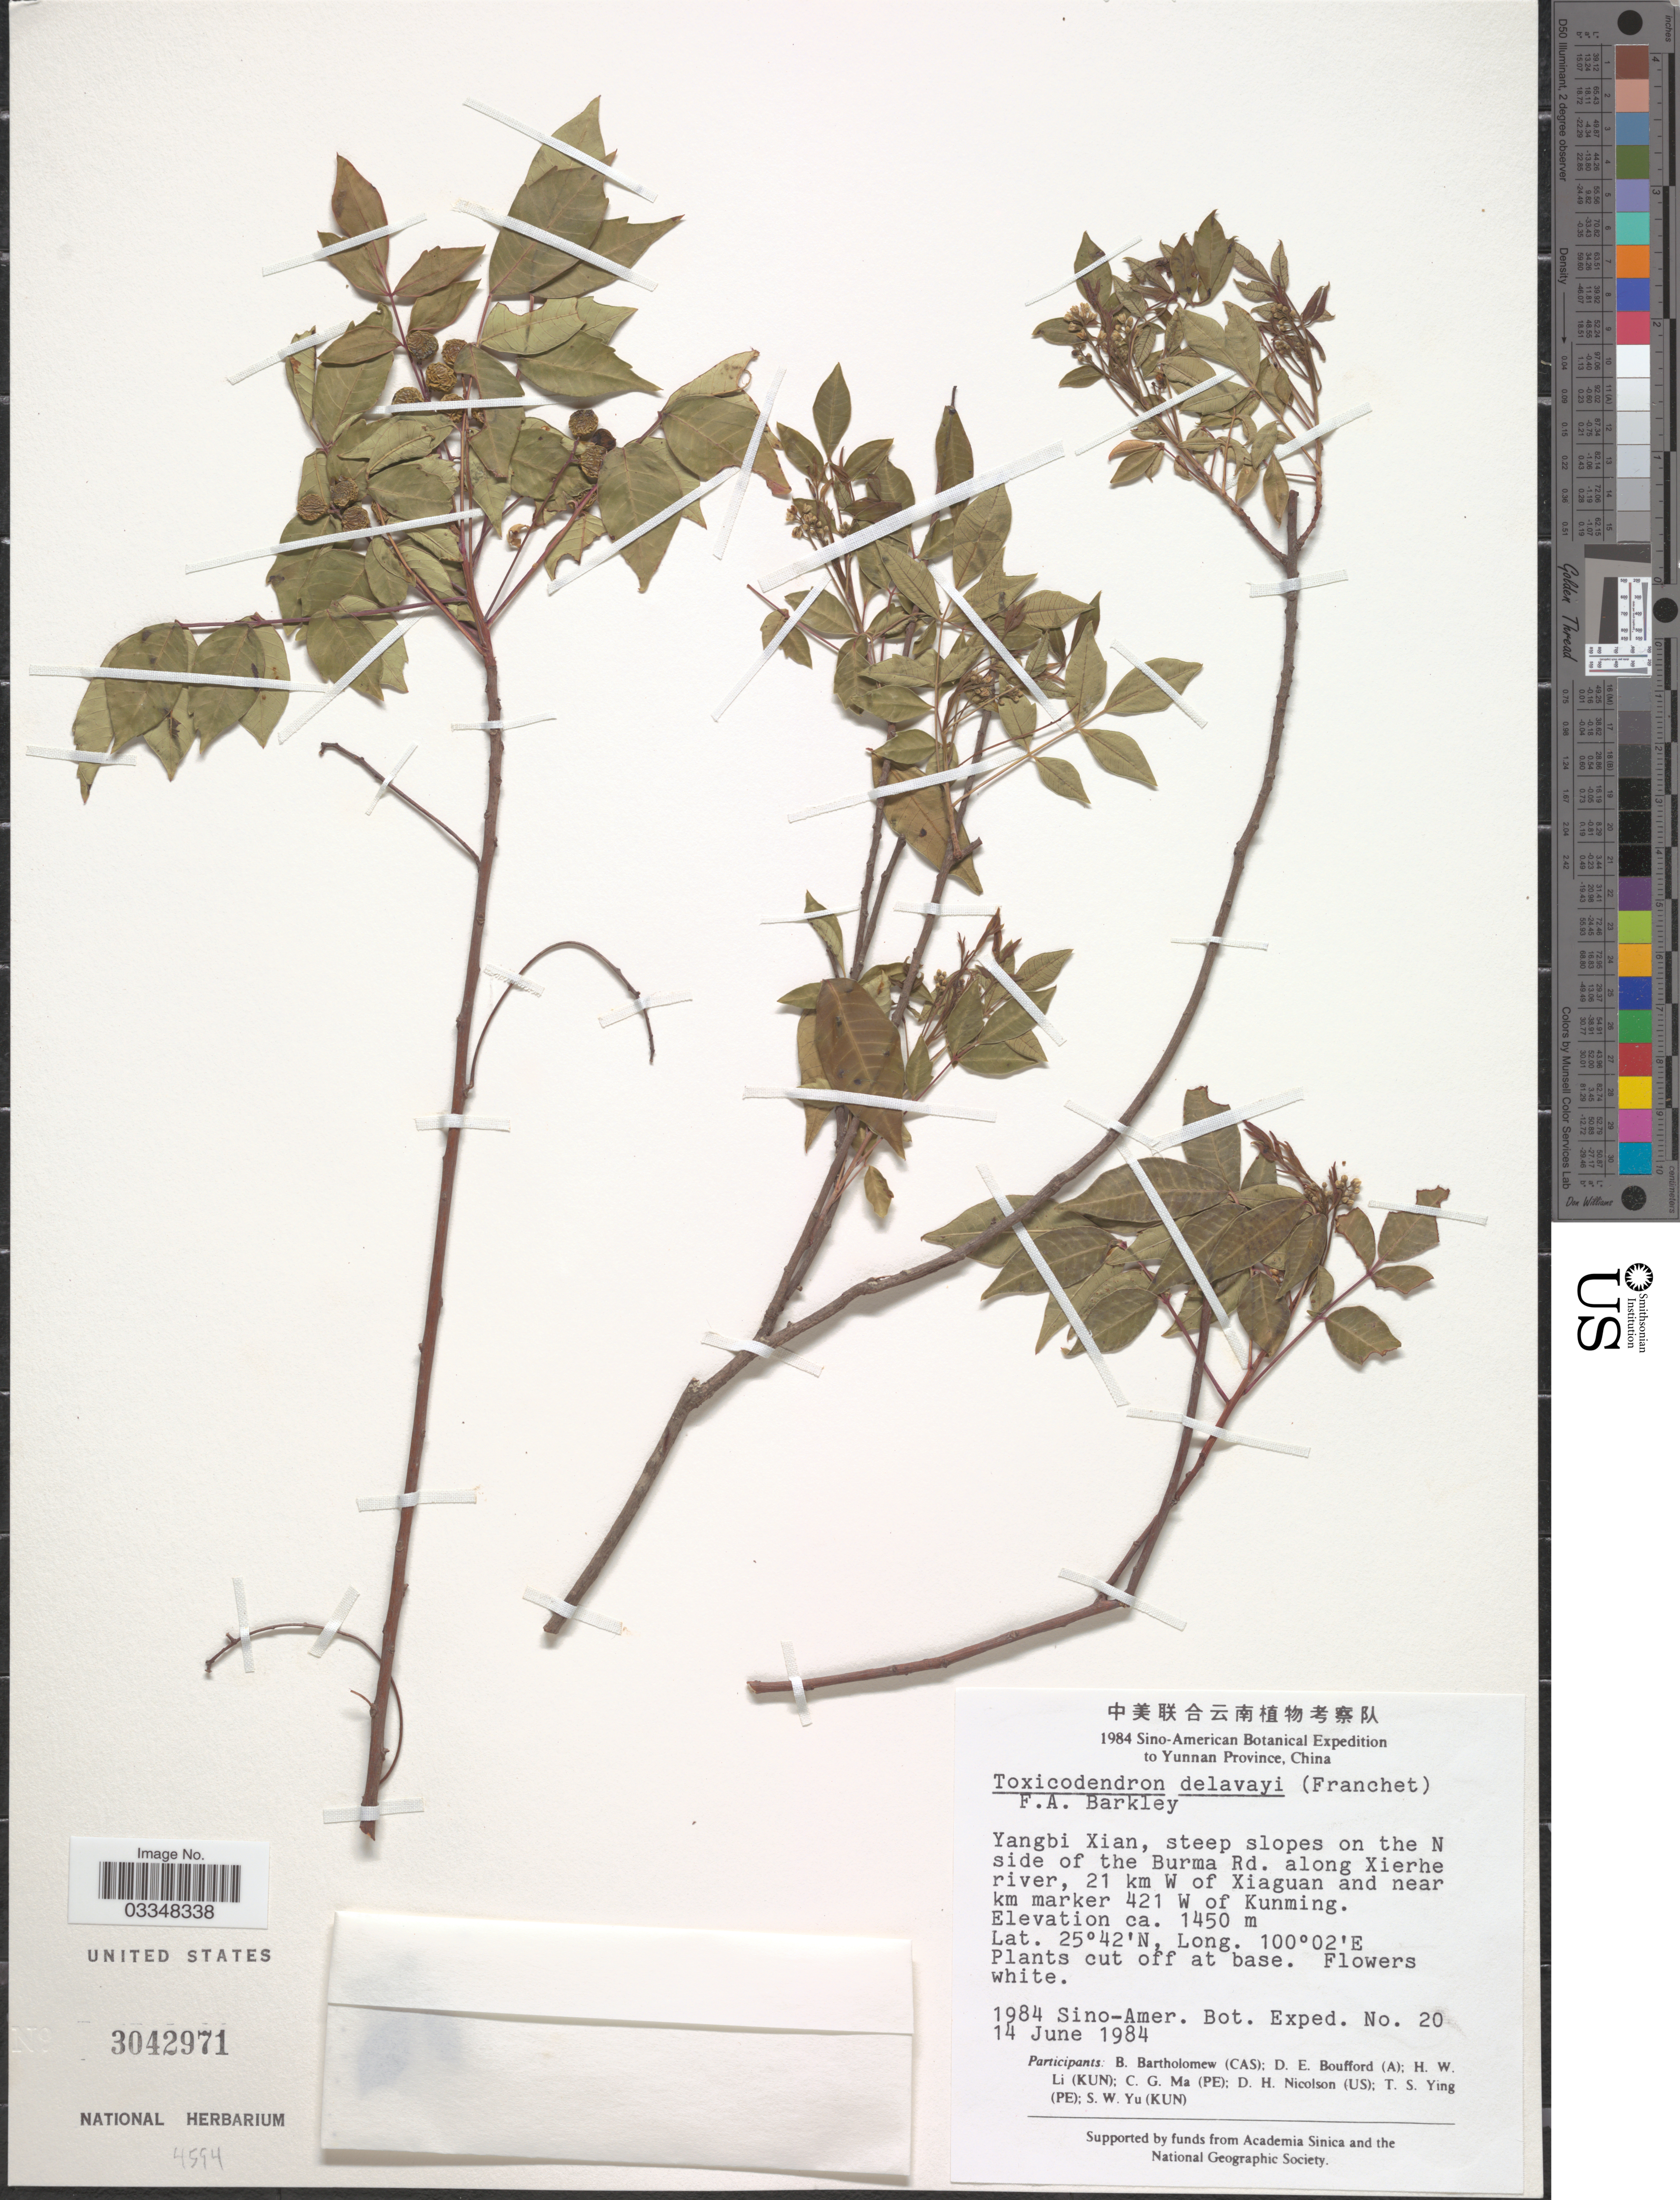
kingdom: Plantae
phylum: Tracheophyta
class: Magnoliopsida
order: Sapindales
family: Anacardiaceae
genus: Toxicodendron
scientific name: Toxicodendron delavayi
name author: (Franch.) F.A. Barkley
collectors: Sino-Amer. Bot. Exped. 1984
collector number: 20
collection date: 1984-06-14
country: China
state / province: Yunnan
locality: Yangbi Xian, steep slopes on the N side of the Burma Rd. along Xierhe river, 21 km W of Xiaguan and near km marker 421 W of Kunming.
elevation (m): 1450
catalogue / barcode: US 3042971